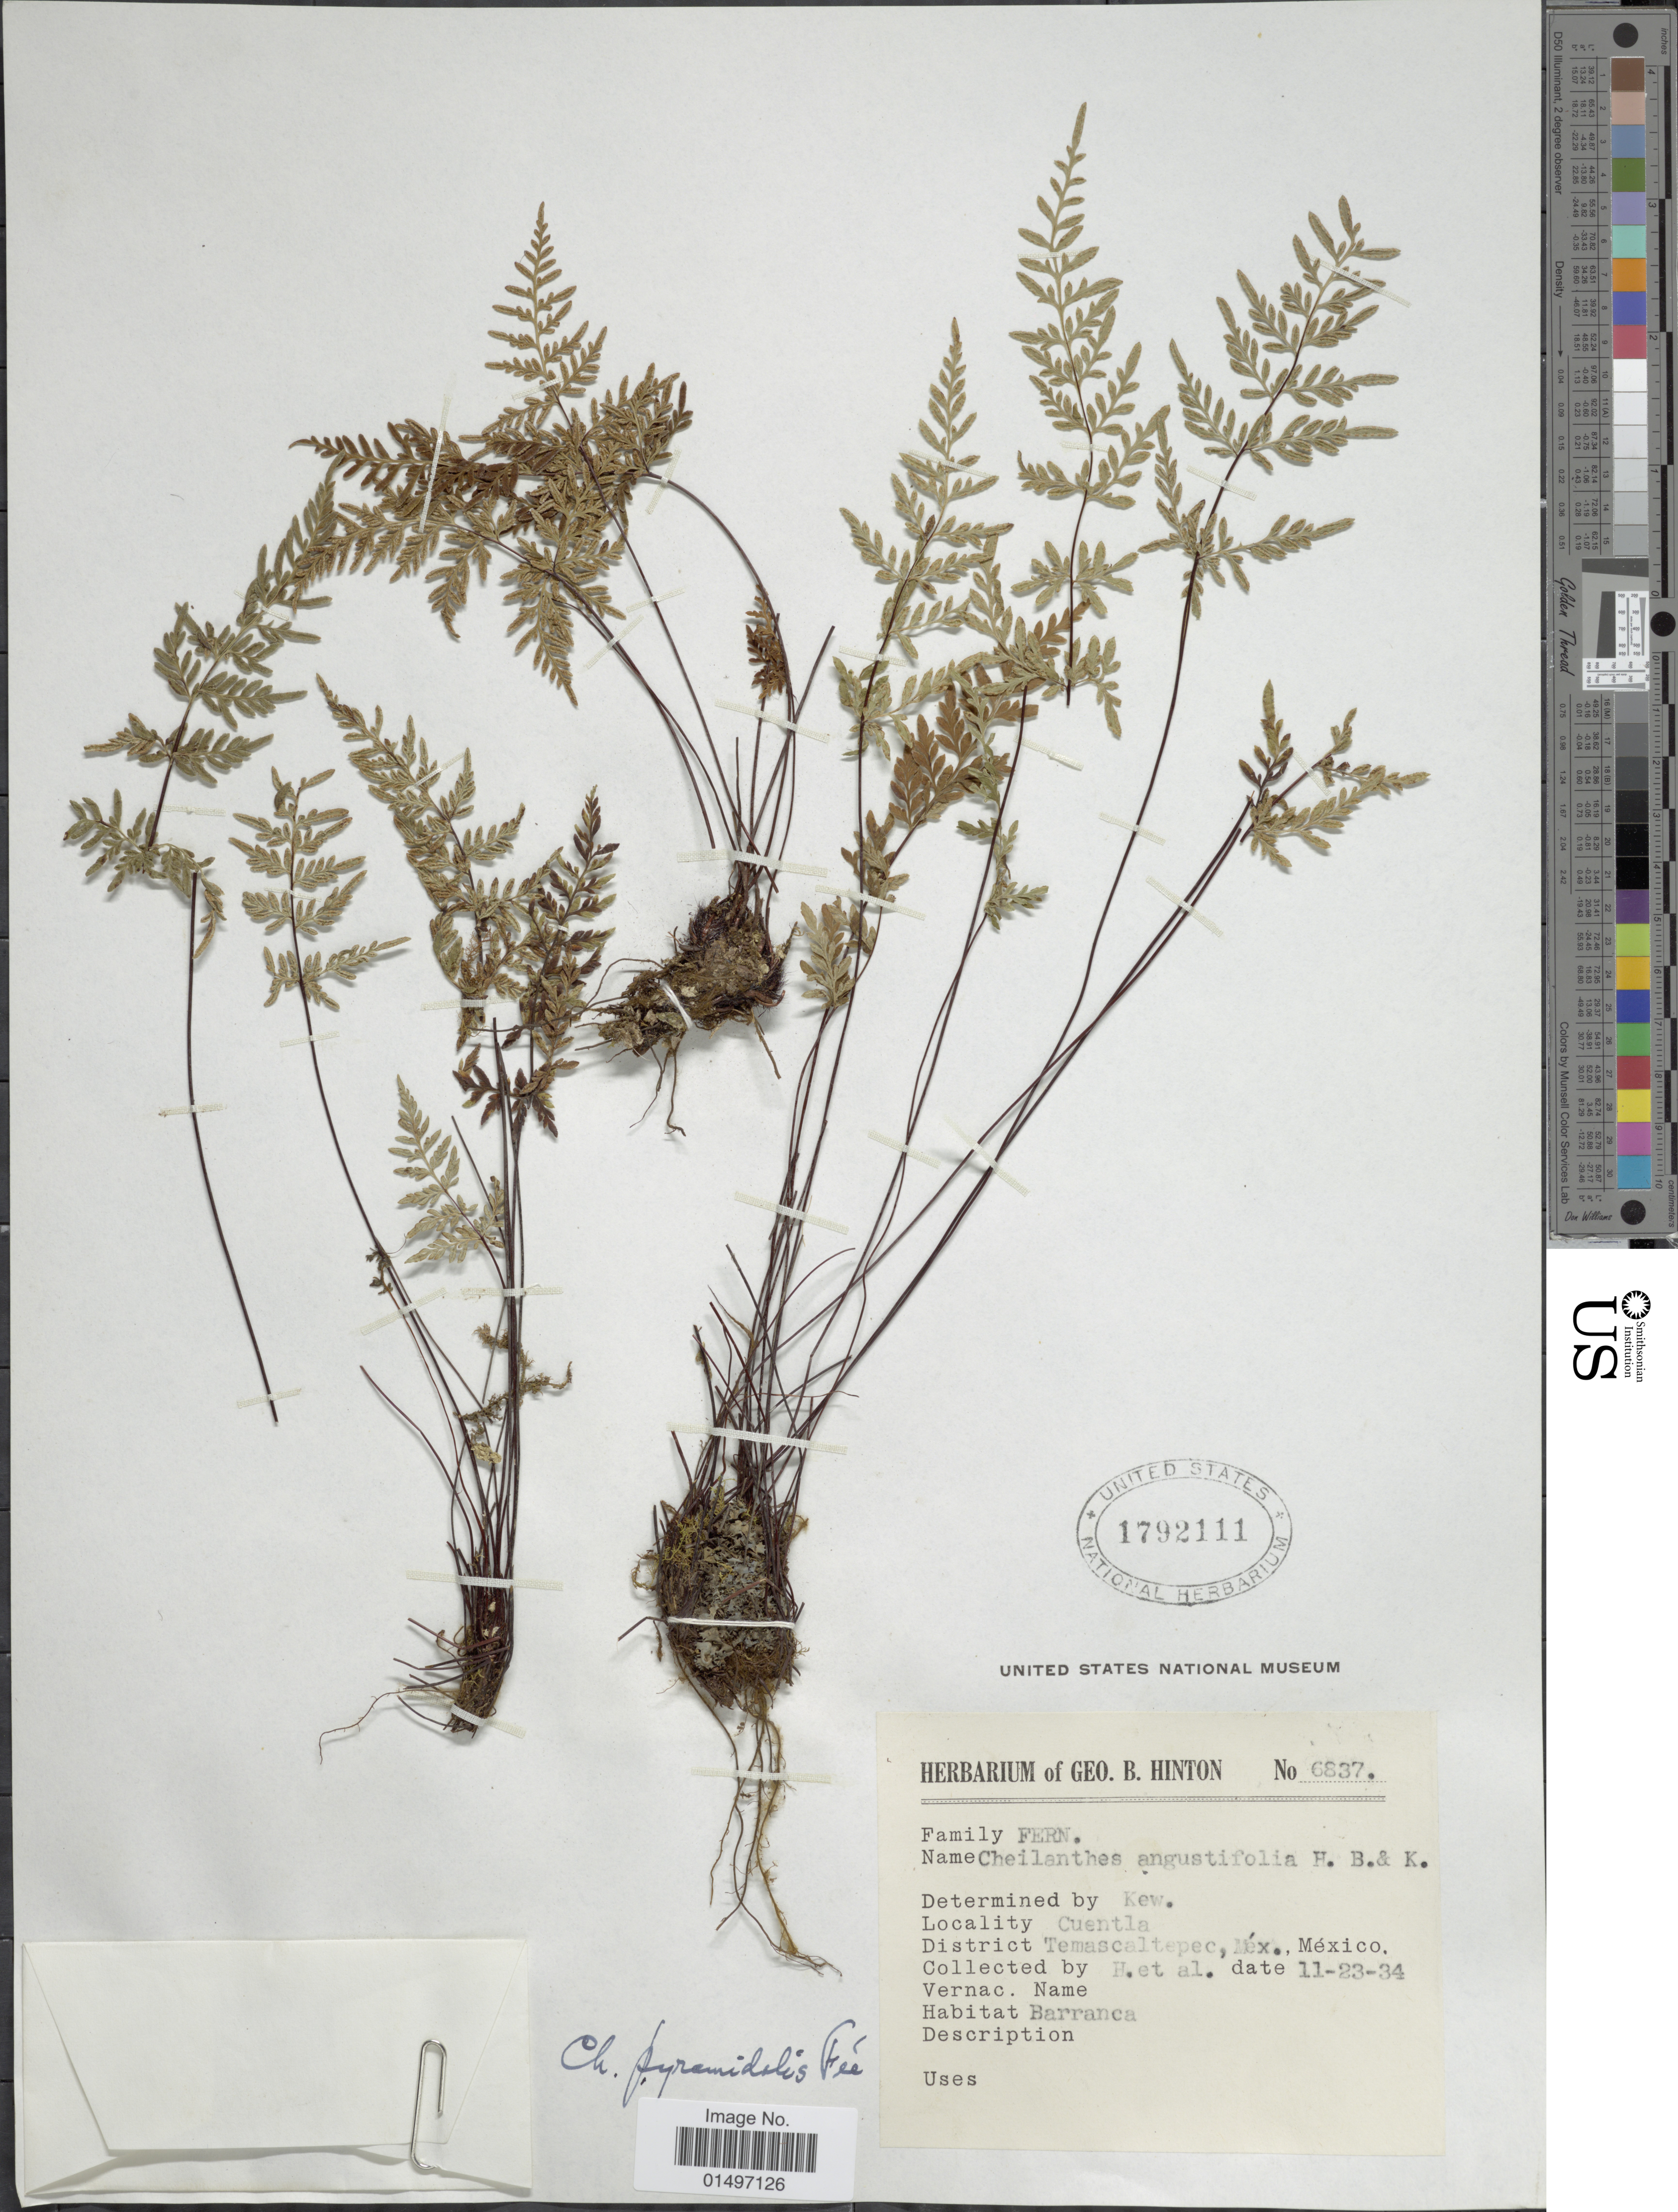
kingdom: Plantae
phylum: Tracheophyta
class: Polypodiopsida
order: Polypodiales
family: Pteridaceae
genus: Gaga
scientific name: Gaga hirsuta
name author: (Link) Fay W. Li & Windham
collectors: G. B. Hinton & et al.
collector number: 6837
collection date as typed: Transcribed d/m/y: 23/11/34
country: Mexico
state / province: México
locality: Mexico, Cuentla, Temascaltepec.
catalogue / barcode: US 1792111